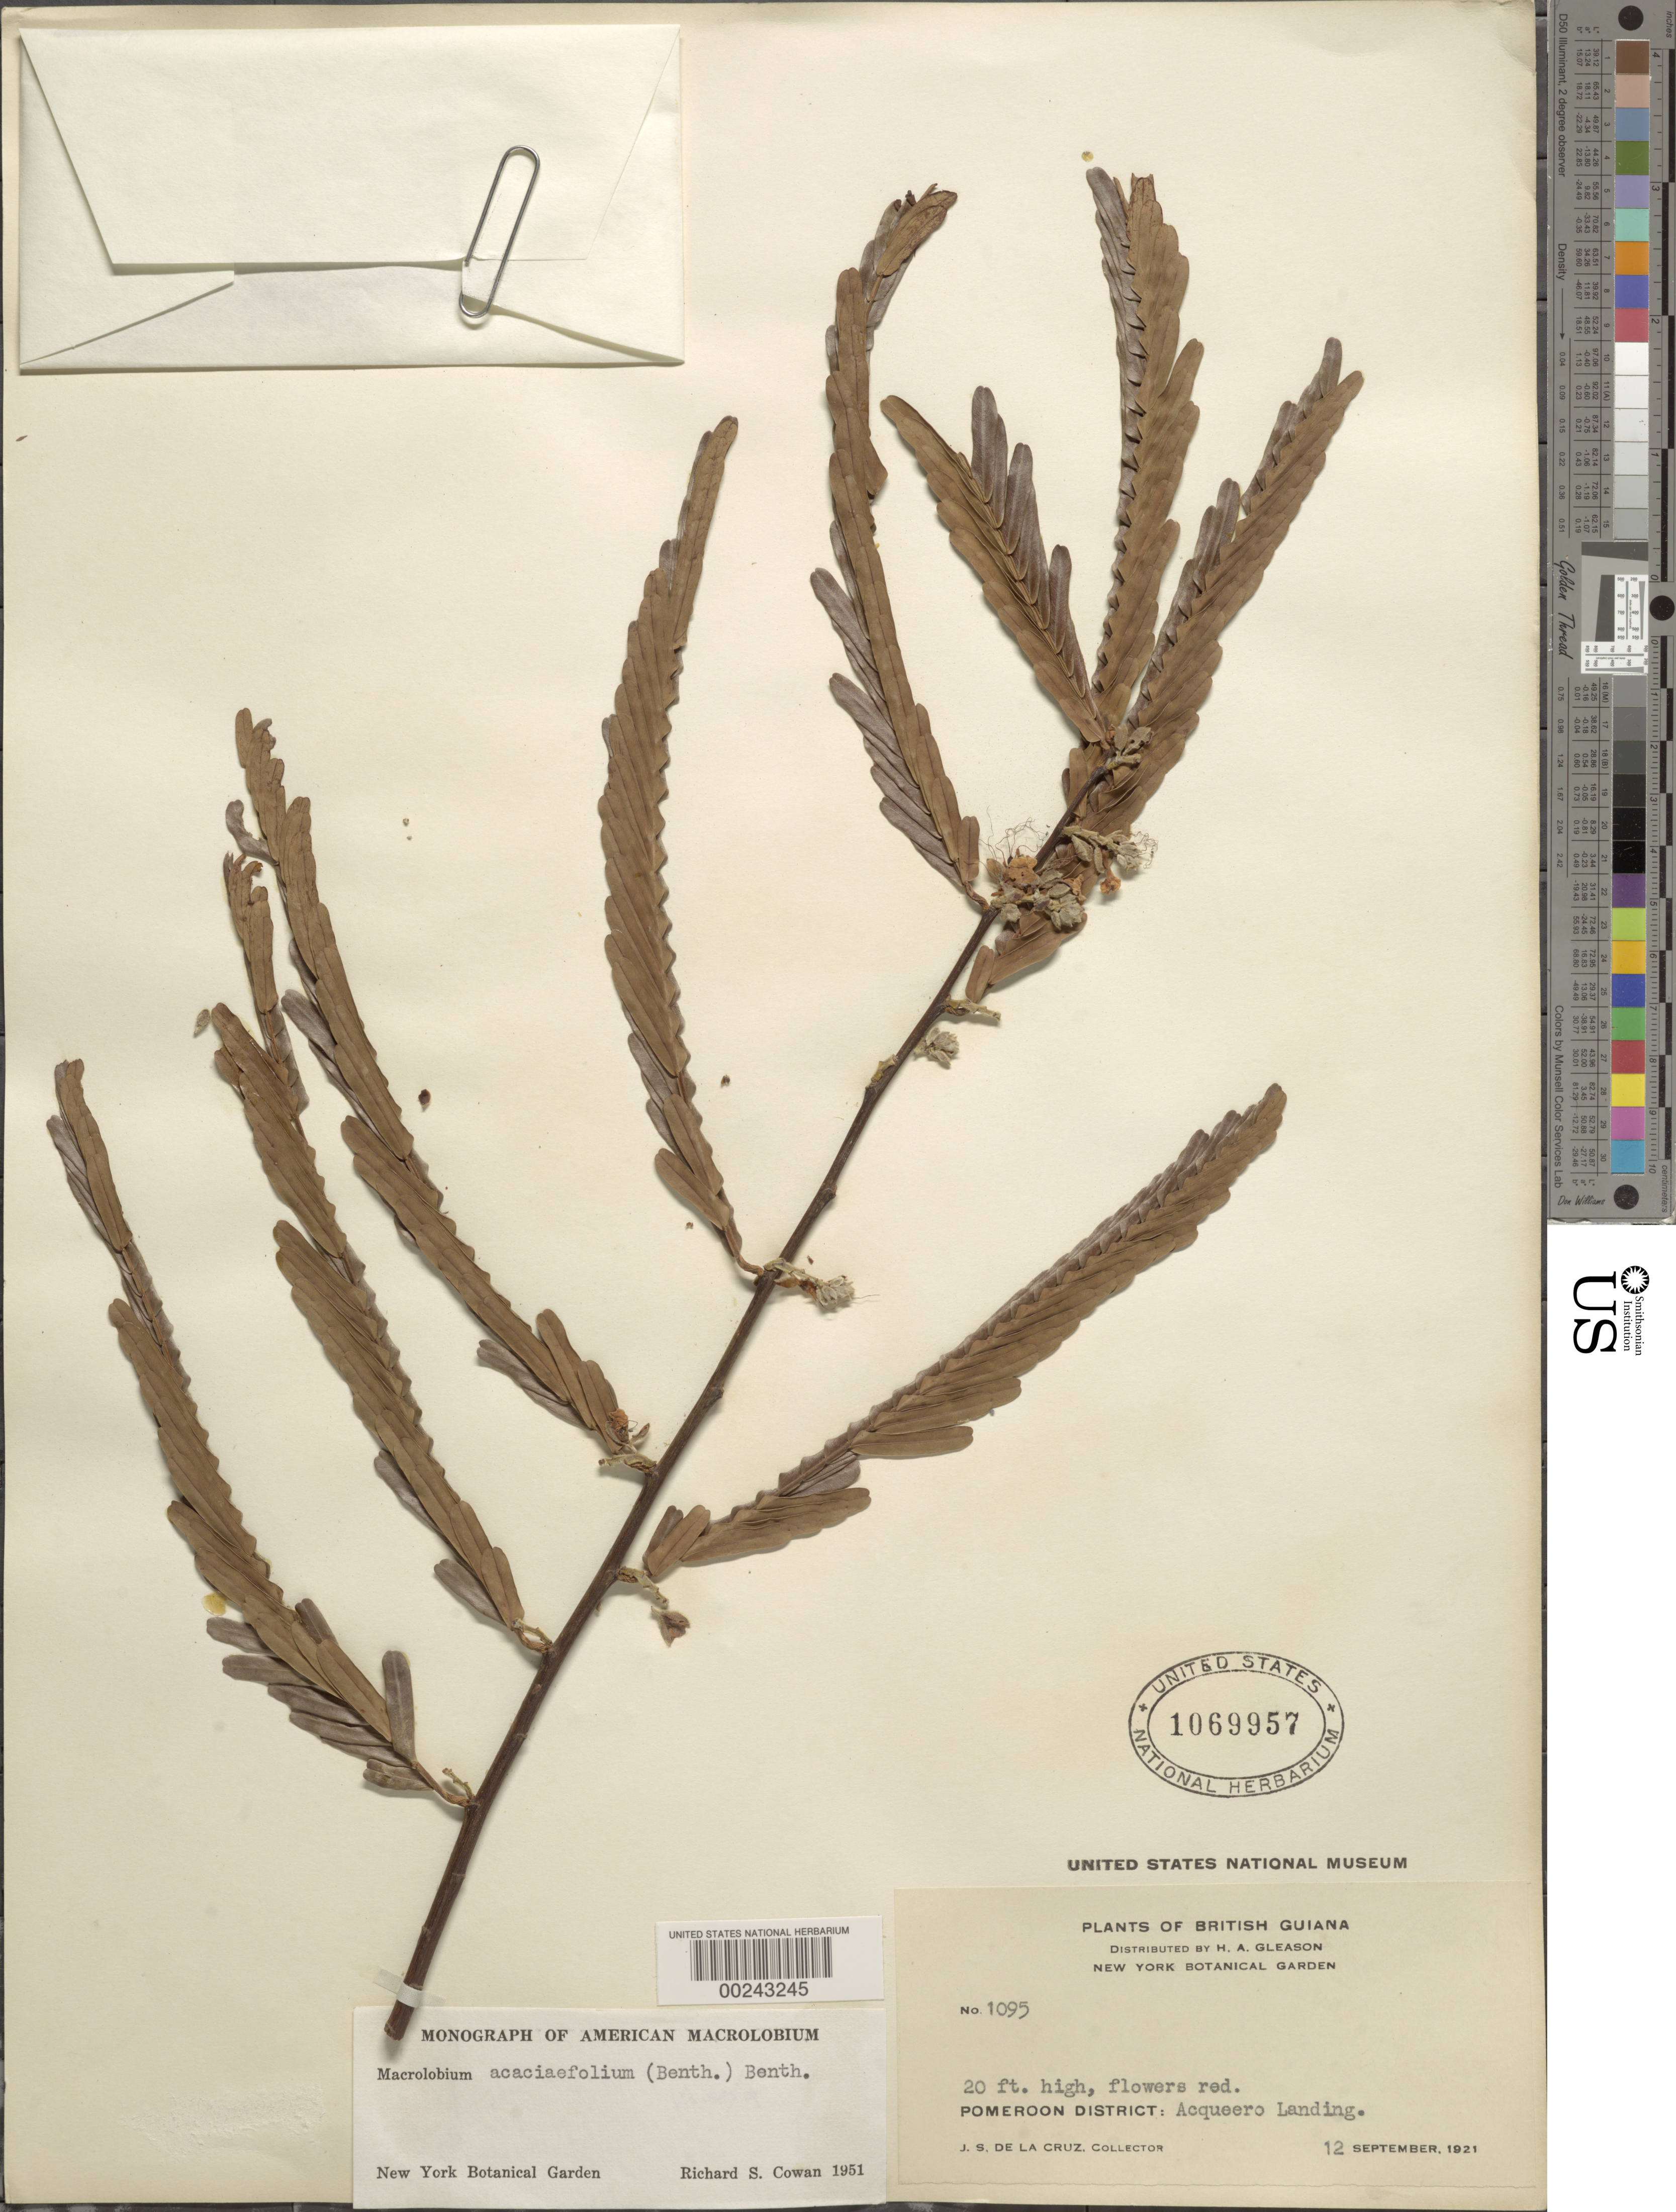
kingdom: Plantae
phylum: Tracheophyta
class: Magnoliopsida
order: Fabales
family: Fabaceae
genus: Macrolobium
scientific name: Macrolobium acaciifolium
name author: (Benth.) Benth.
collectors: J. S. de la Cruz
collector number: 1095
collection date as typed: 18 Sep 1921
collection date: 1921-09-18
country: Guyana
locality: Acqueero landing pomeroon district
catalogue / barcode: US 1069957